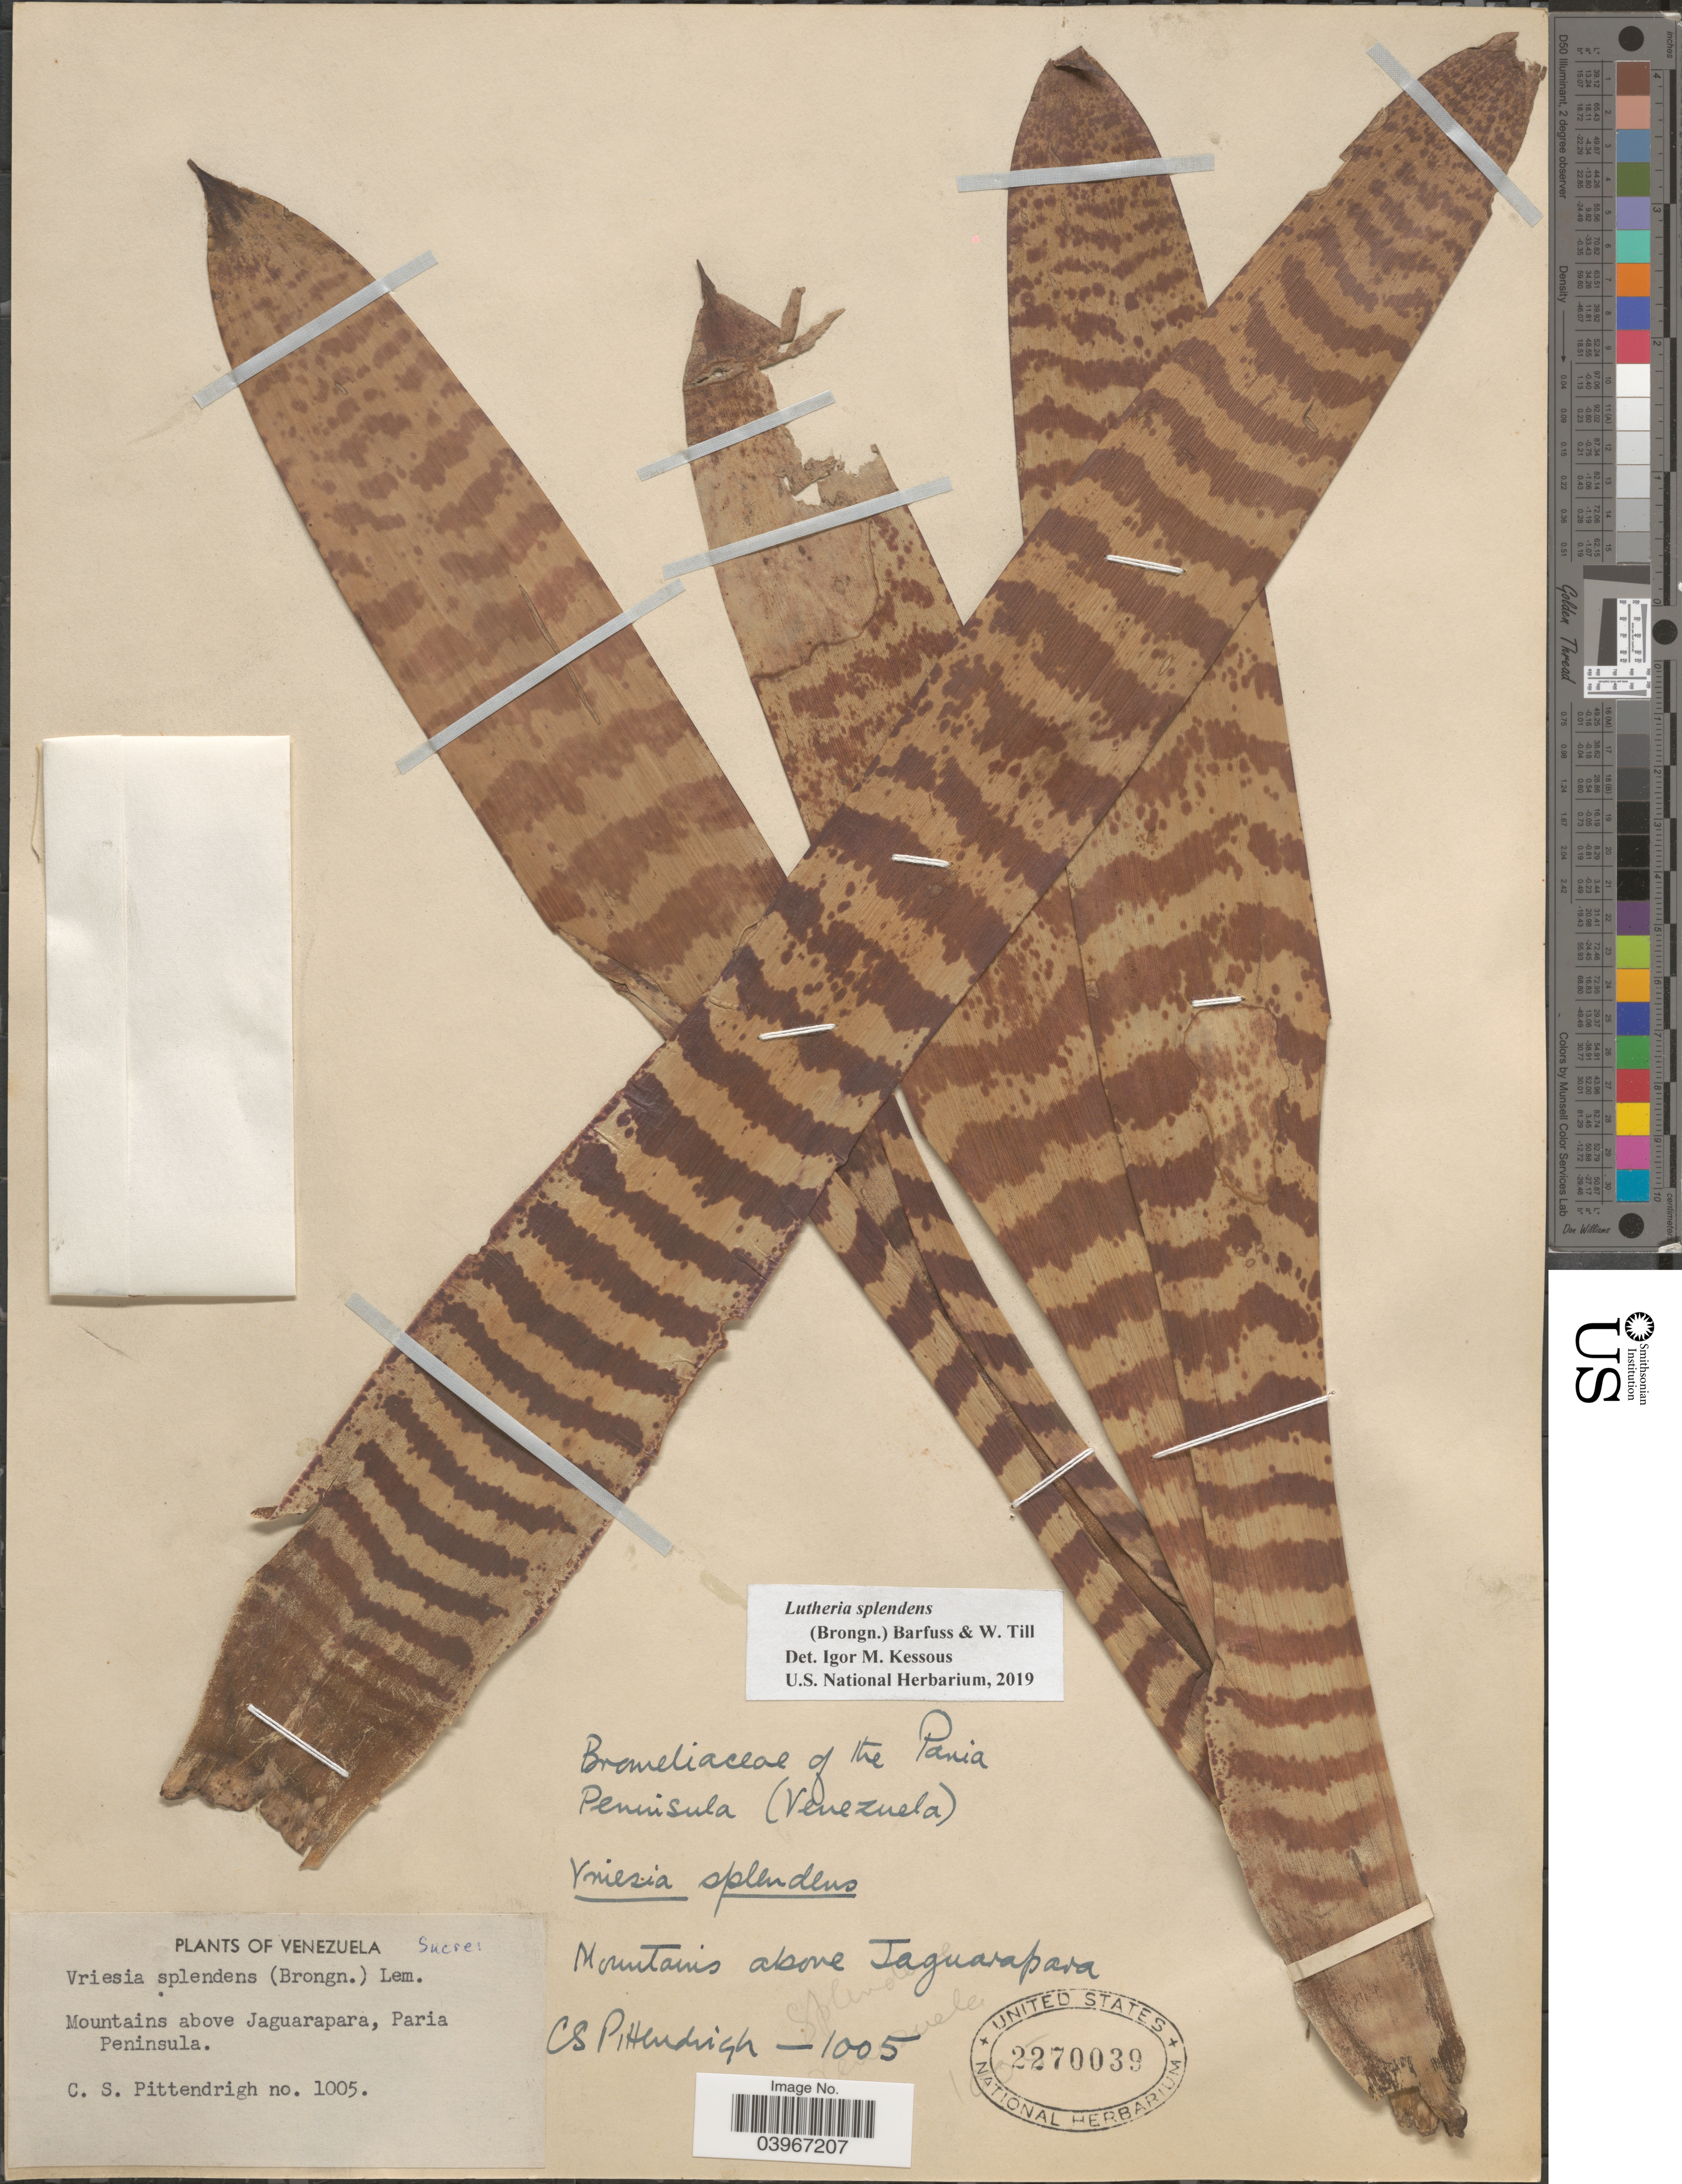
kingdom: Plantae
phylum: Tracheophyta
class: Liliopsida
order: Poales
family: Bromeliaceae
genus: Lutheria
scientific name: Lutheria splendens var. splendens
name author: (Brongn.) Barfuss & W. Till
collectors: C. Pittendrigh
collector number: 1005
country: Venezuela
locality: Mountains above Jaguarapara, Paria Peninsula.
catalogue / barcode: US 2270039